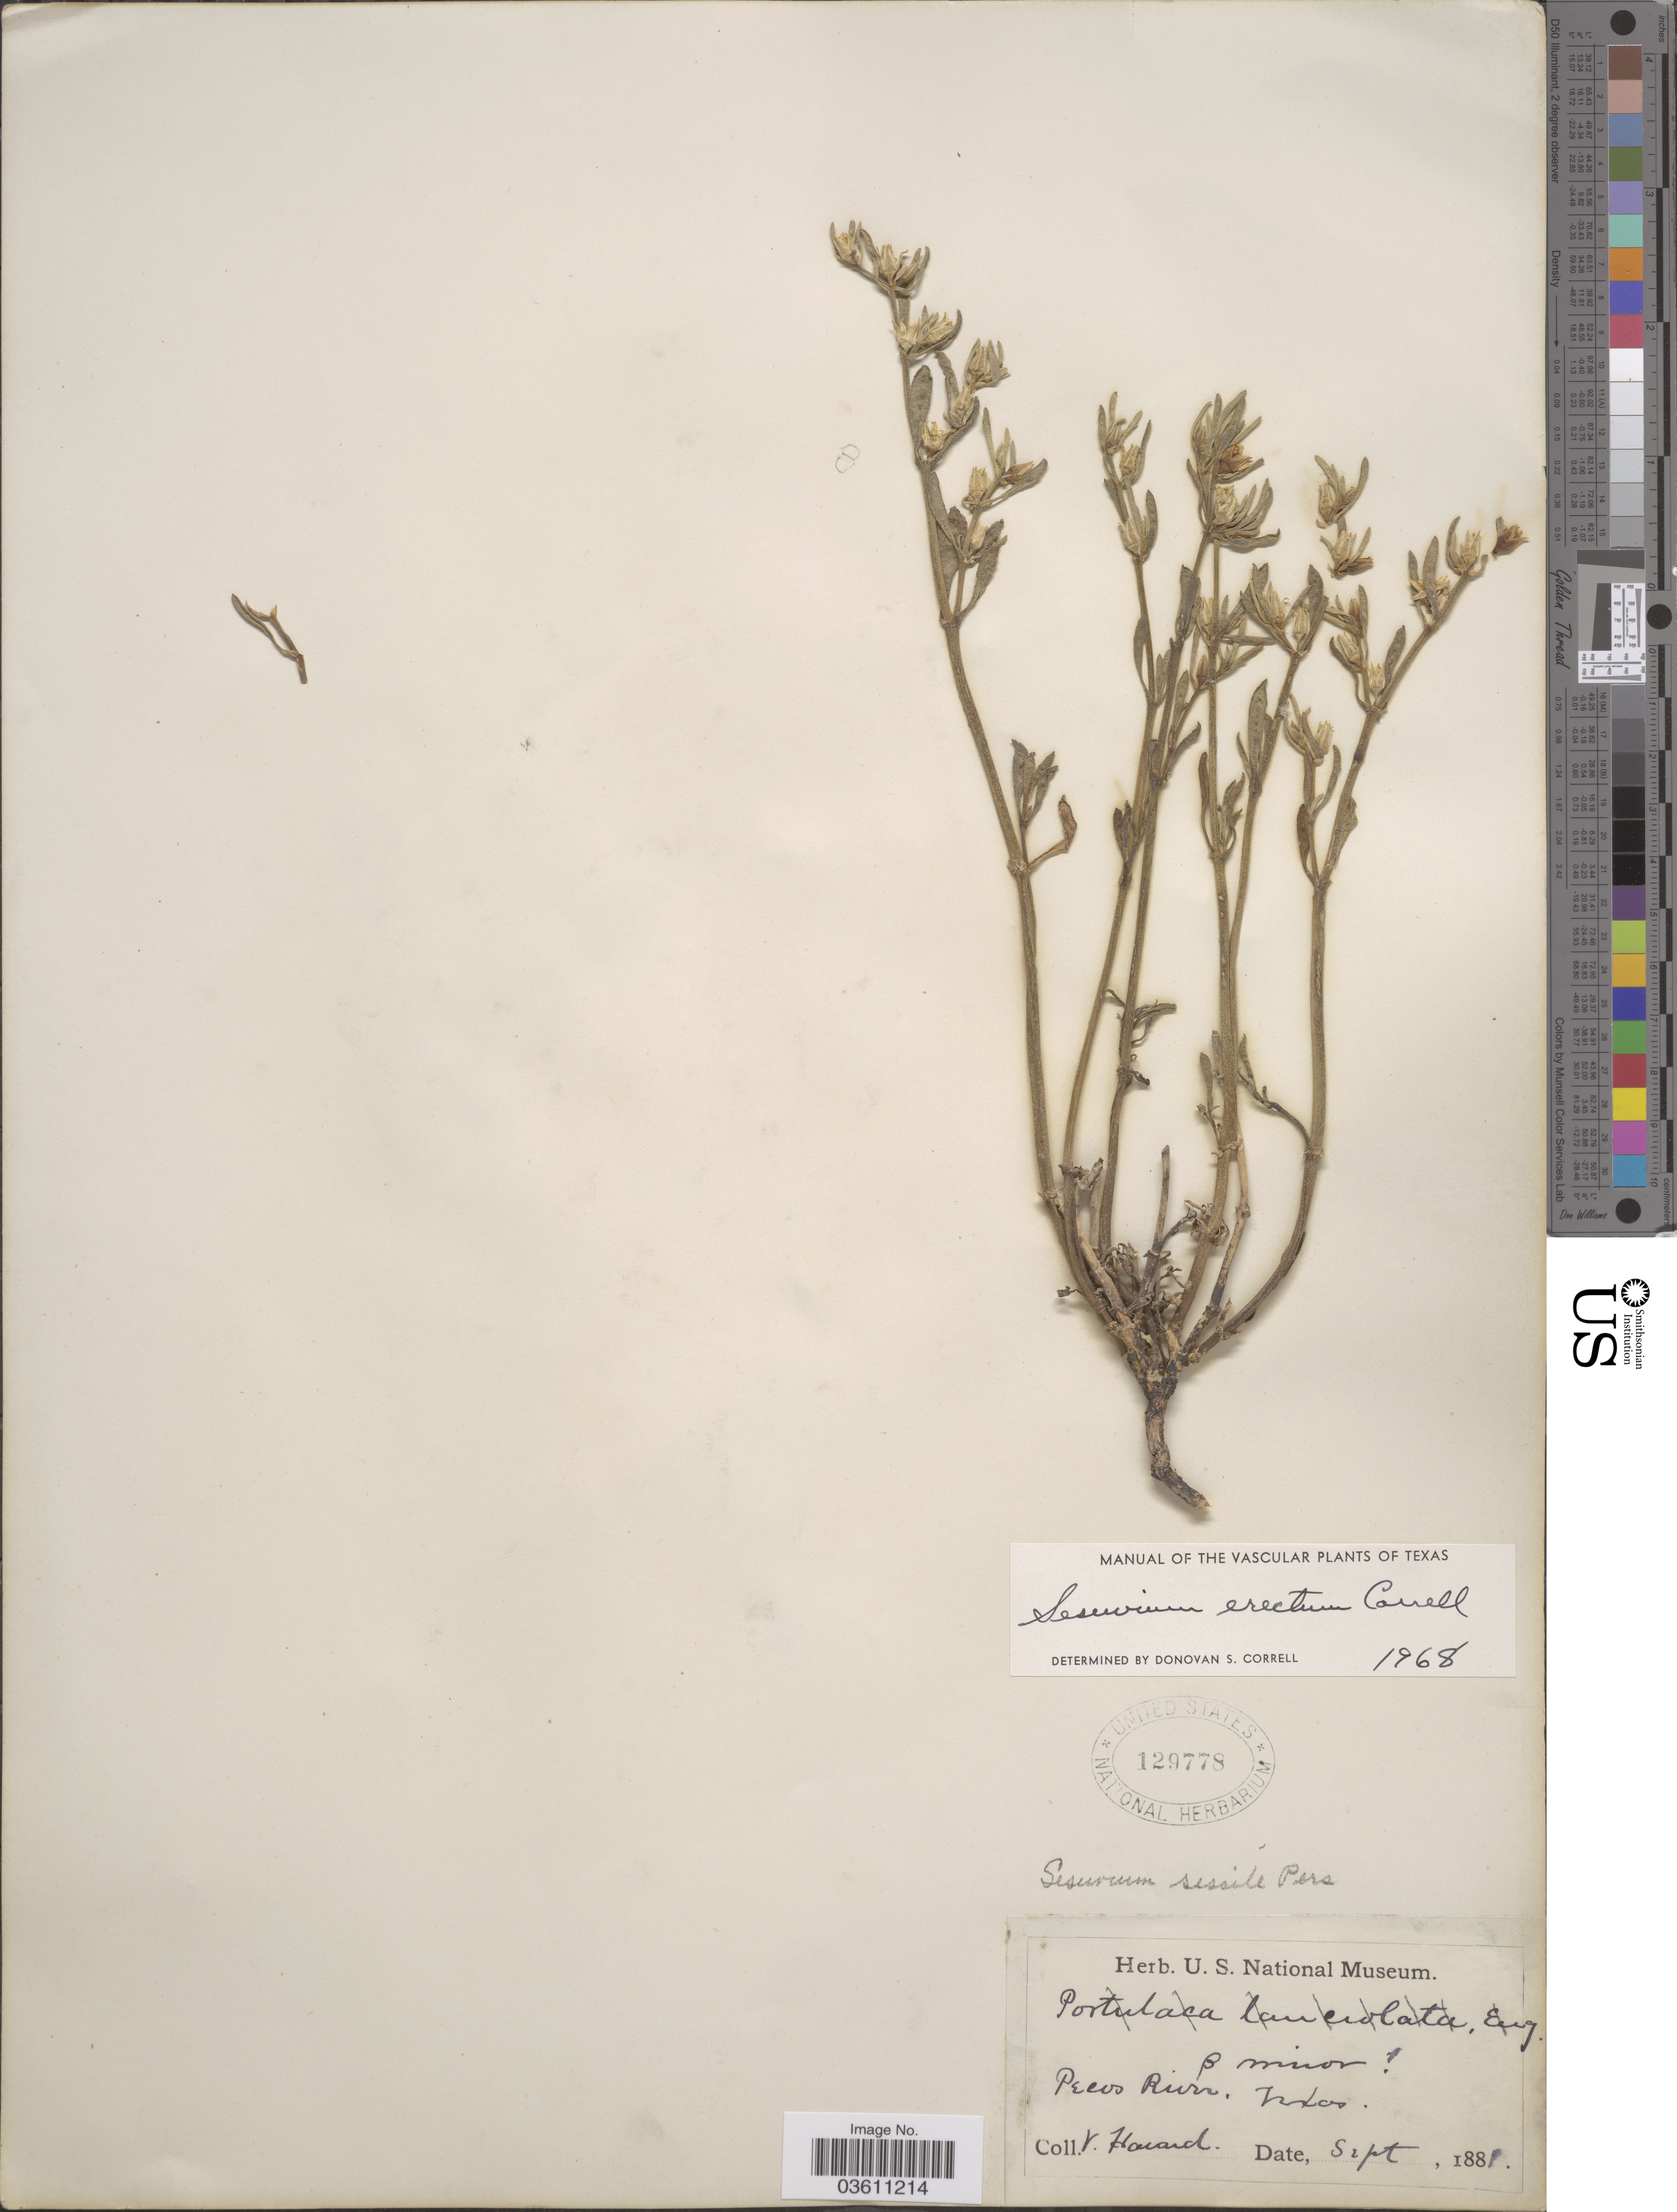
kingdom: Plantae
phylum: Tracheophyta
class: Magnoliopsida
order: Caryophyllales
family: Aizoaceae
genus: Sesuvium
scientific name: Sesuvium revolutifolium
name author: Ortega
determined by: Strong, Mark T., (BOT), Smithsonian Institution - National Museum of Natural History (UNITED STATES)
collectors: V. Havard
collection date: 1881-09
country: United States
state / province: Texas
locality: Pecos River.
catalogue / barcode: US 129778